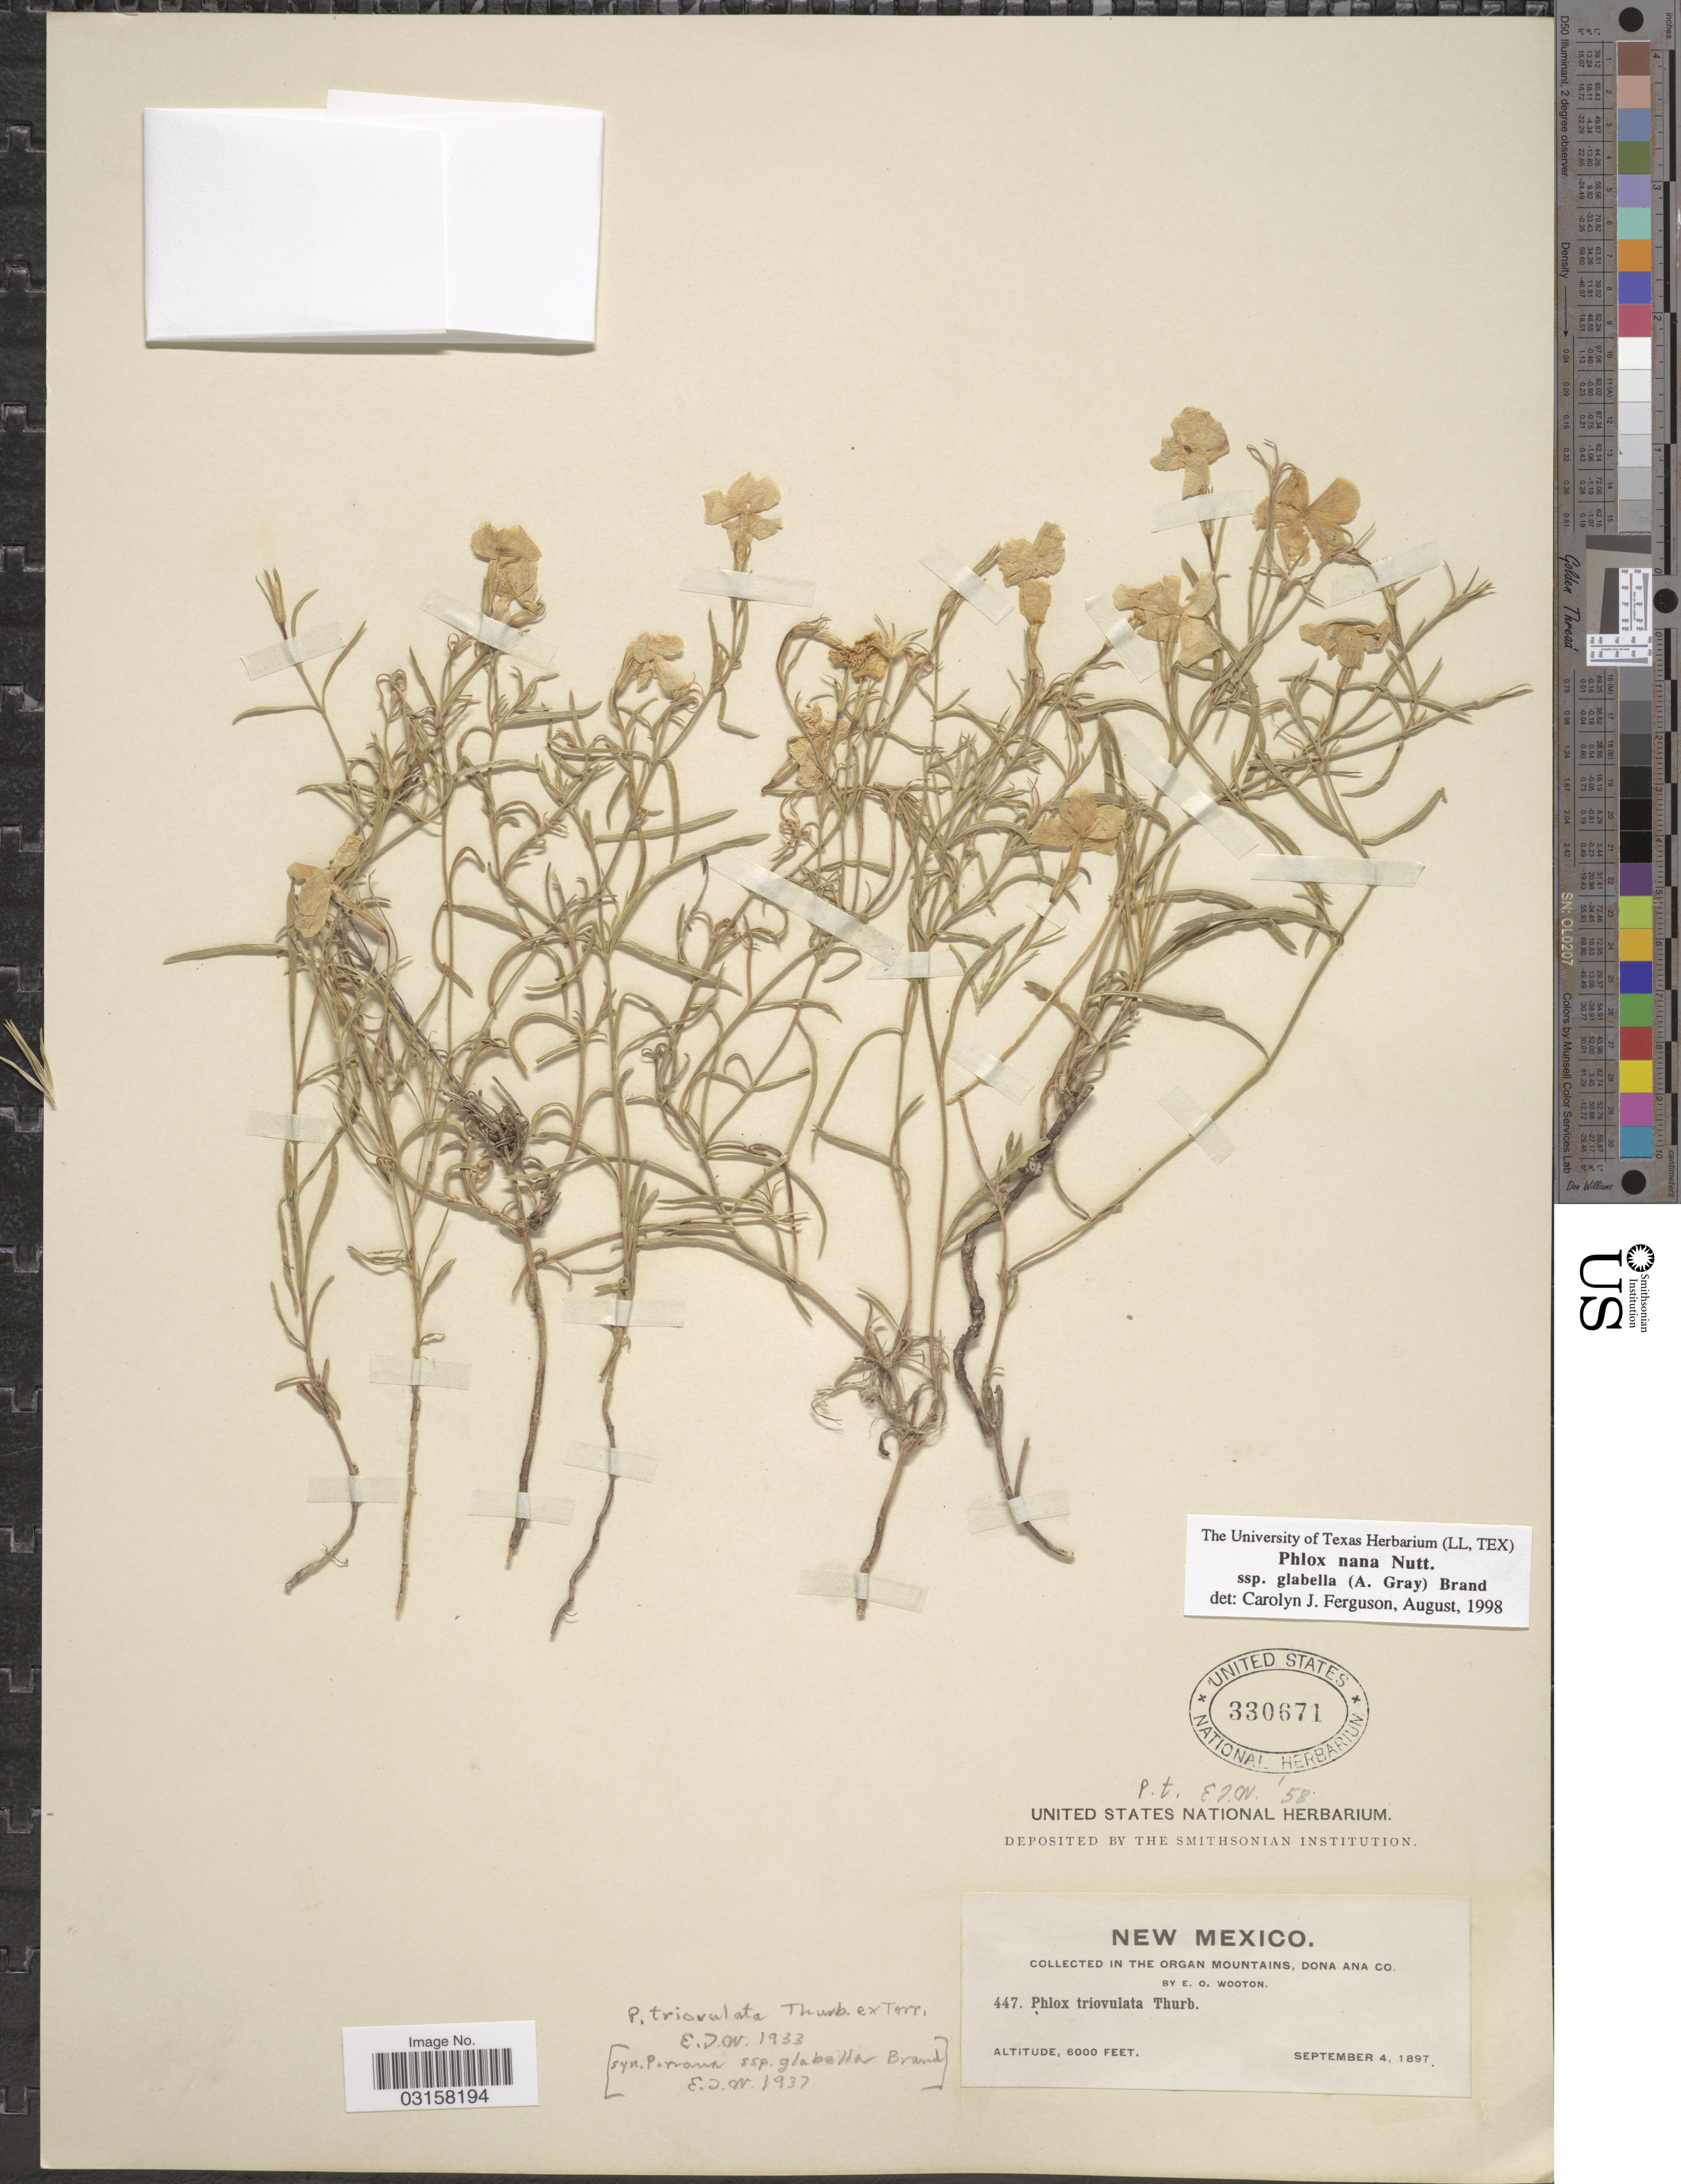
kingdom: Plantae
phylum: Tracheophyta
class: Magnoliopsida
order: Ericales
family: Polemoniaceae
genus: Phlox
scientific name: Phlox triovulata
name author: Thurb. ex Torr.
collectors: E. O. Wooton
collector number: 447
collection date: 1897-09-04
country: United States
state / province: New Mexico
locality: In the Organ Mountains, Dona Ana Co.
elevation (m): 1829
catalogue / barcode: US 330671